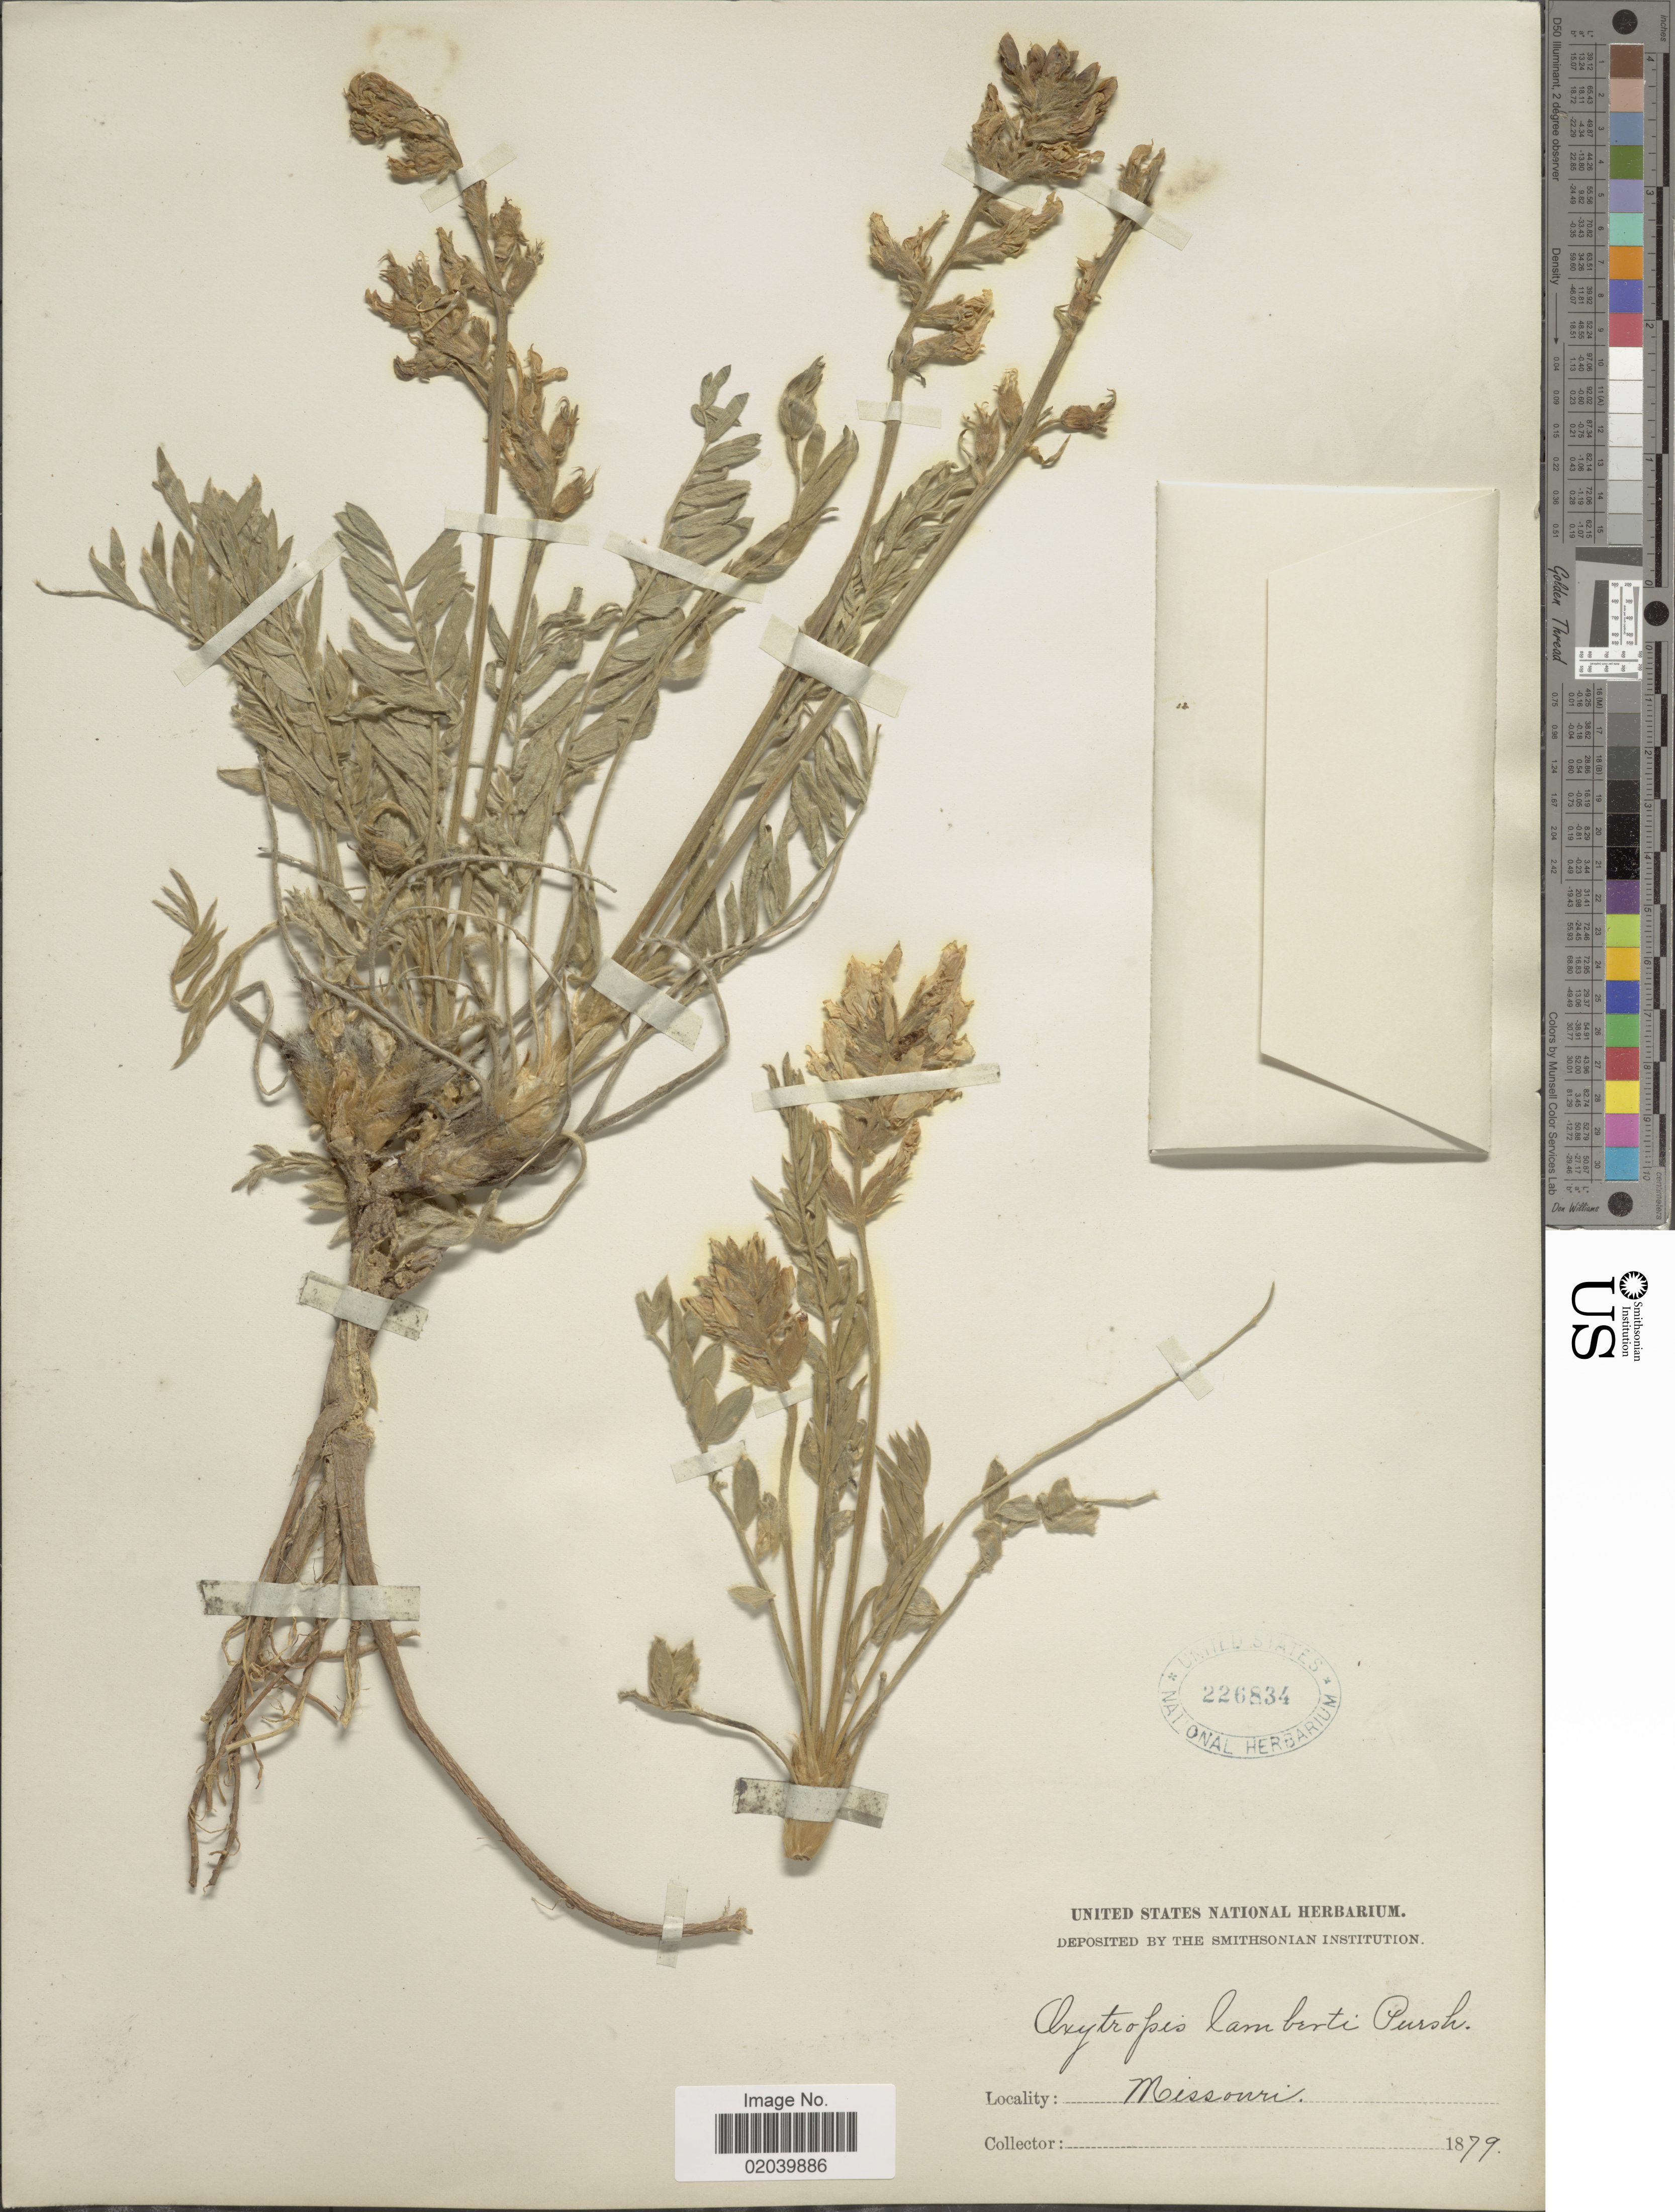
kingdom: Plantae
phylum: Tracheophyta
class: Magnoliopsida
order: Fabales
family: Fabaceae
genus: Oxytropis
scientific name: Oxytropis lambertii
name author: Pursh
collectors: U.S. National Herbarium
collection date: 1879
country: United States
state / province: Missouri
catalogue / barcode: US 226834